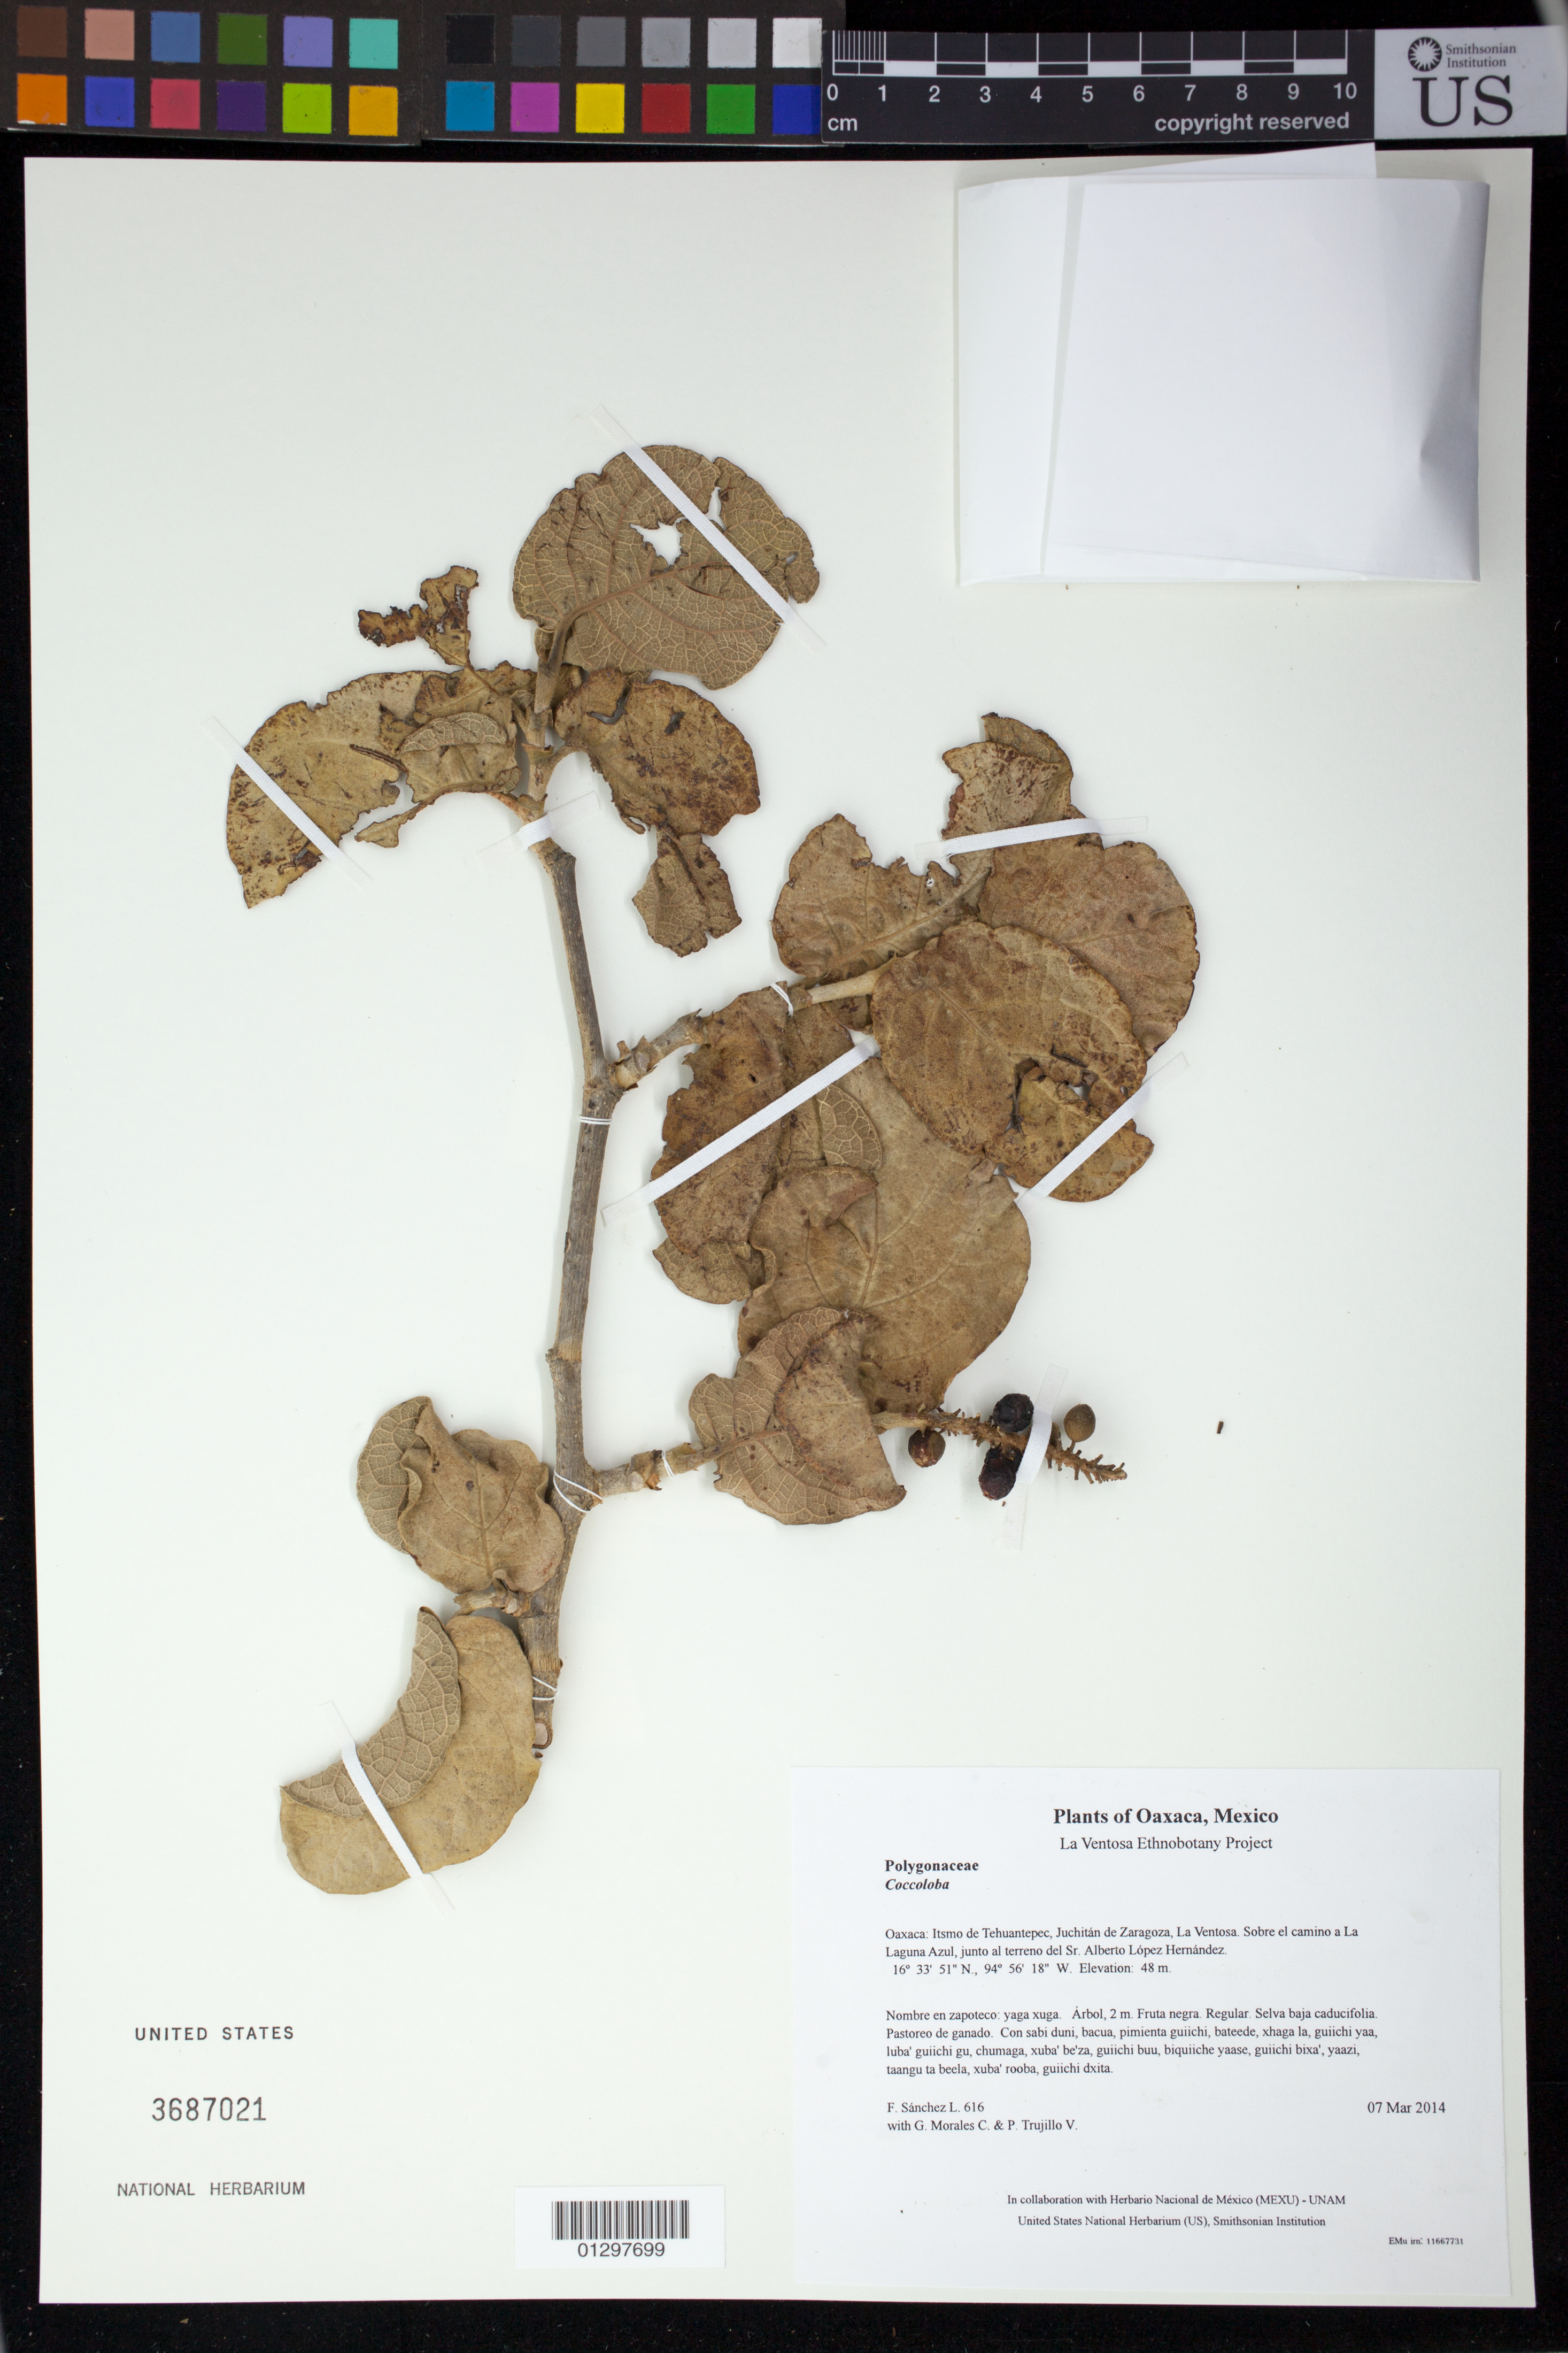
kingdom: Plantae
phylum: Tracheophyta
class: Magnoliopsida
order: Caryophyllales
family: Polygonaceae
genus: Coccoloba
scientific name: Coccoloba liebmannii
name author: Lindau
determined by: Velasco G., Kenia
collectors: F. Sánchez L., G. Morales C. & P. Trujillo V.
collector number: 616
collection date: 2014-03-07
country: Mexico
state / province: Oaxaca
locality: Itsmo de Tehuantepec, Juchitán de Zaragoza, La Ventosa. Sobre el camino a La Laguna Azul, junto al terreno del Sr. Alberto López Hernández.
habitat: Selva baja caducifolia. Pastoreo de ganado.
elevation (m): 48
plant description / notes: JEBOT, MEXU, SERO, US; Yaga. 2 m. Cuaananaxhi nayaase. Nuu.; carnero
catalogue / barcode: US 3687021